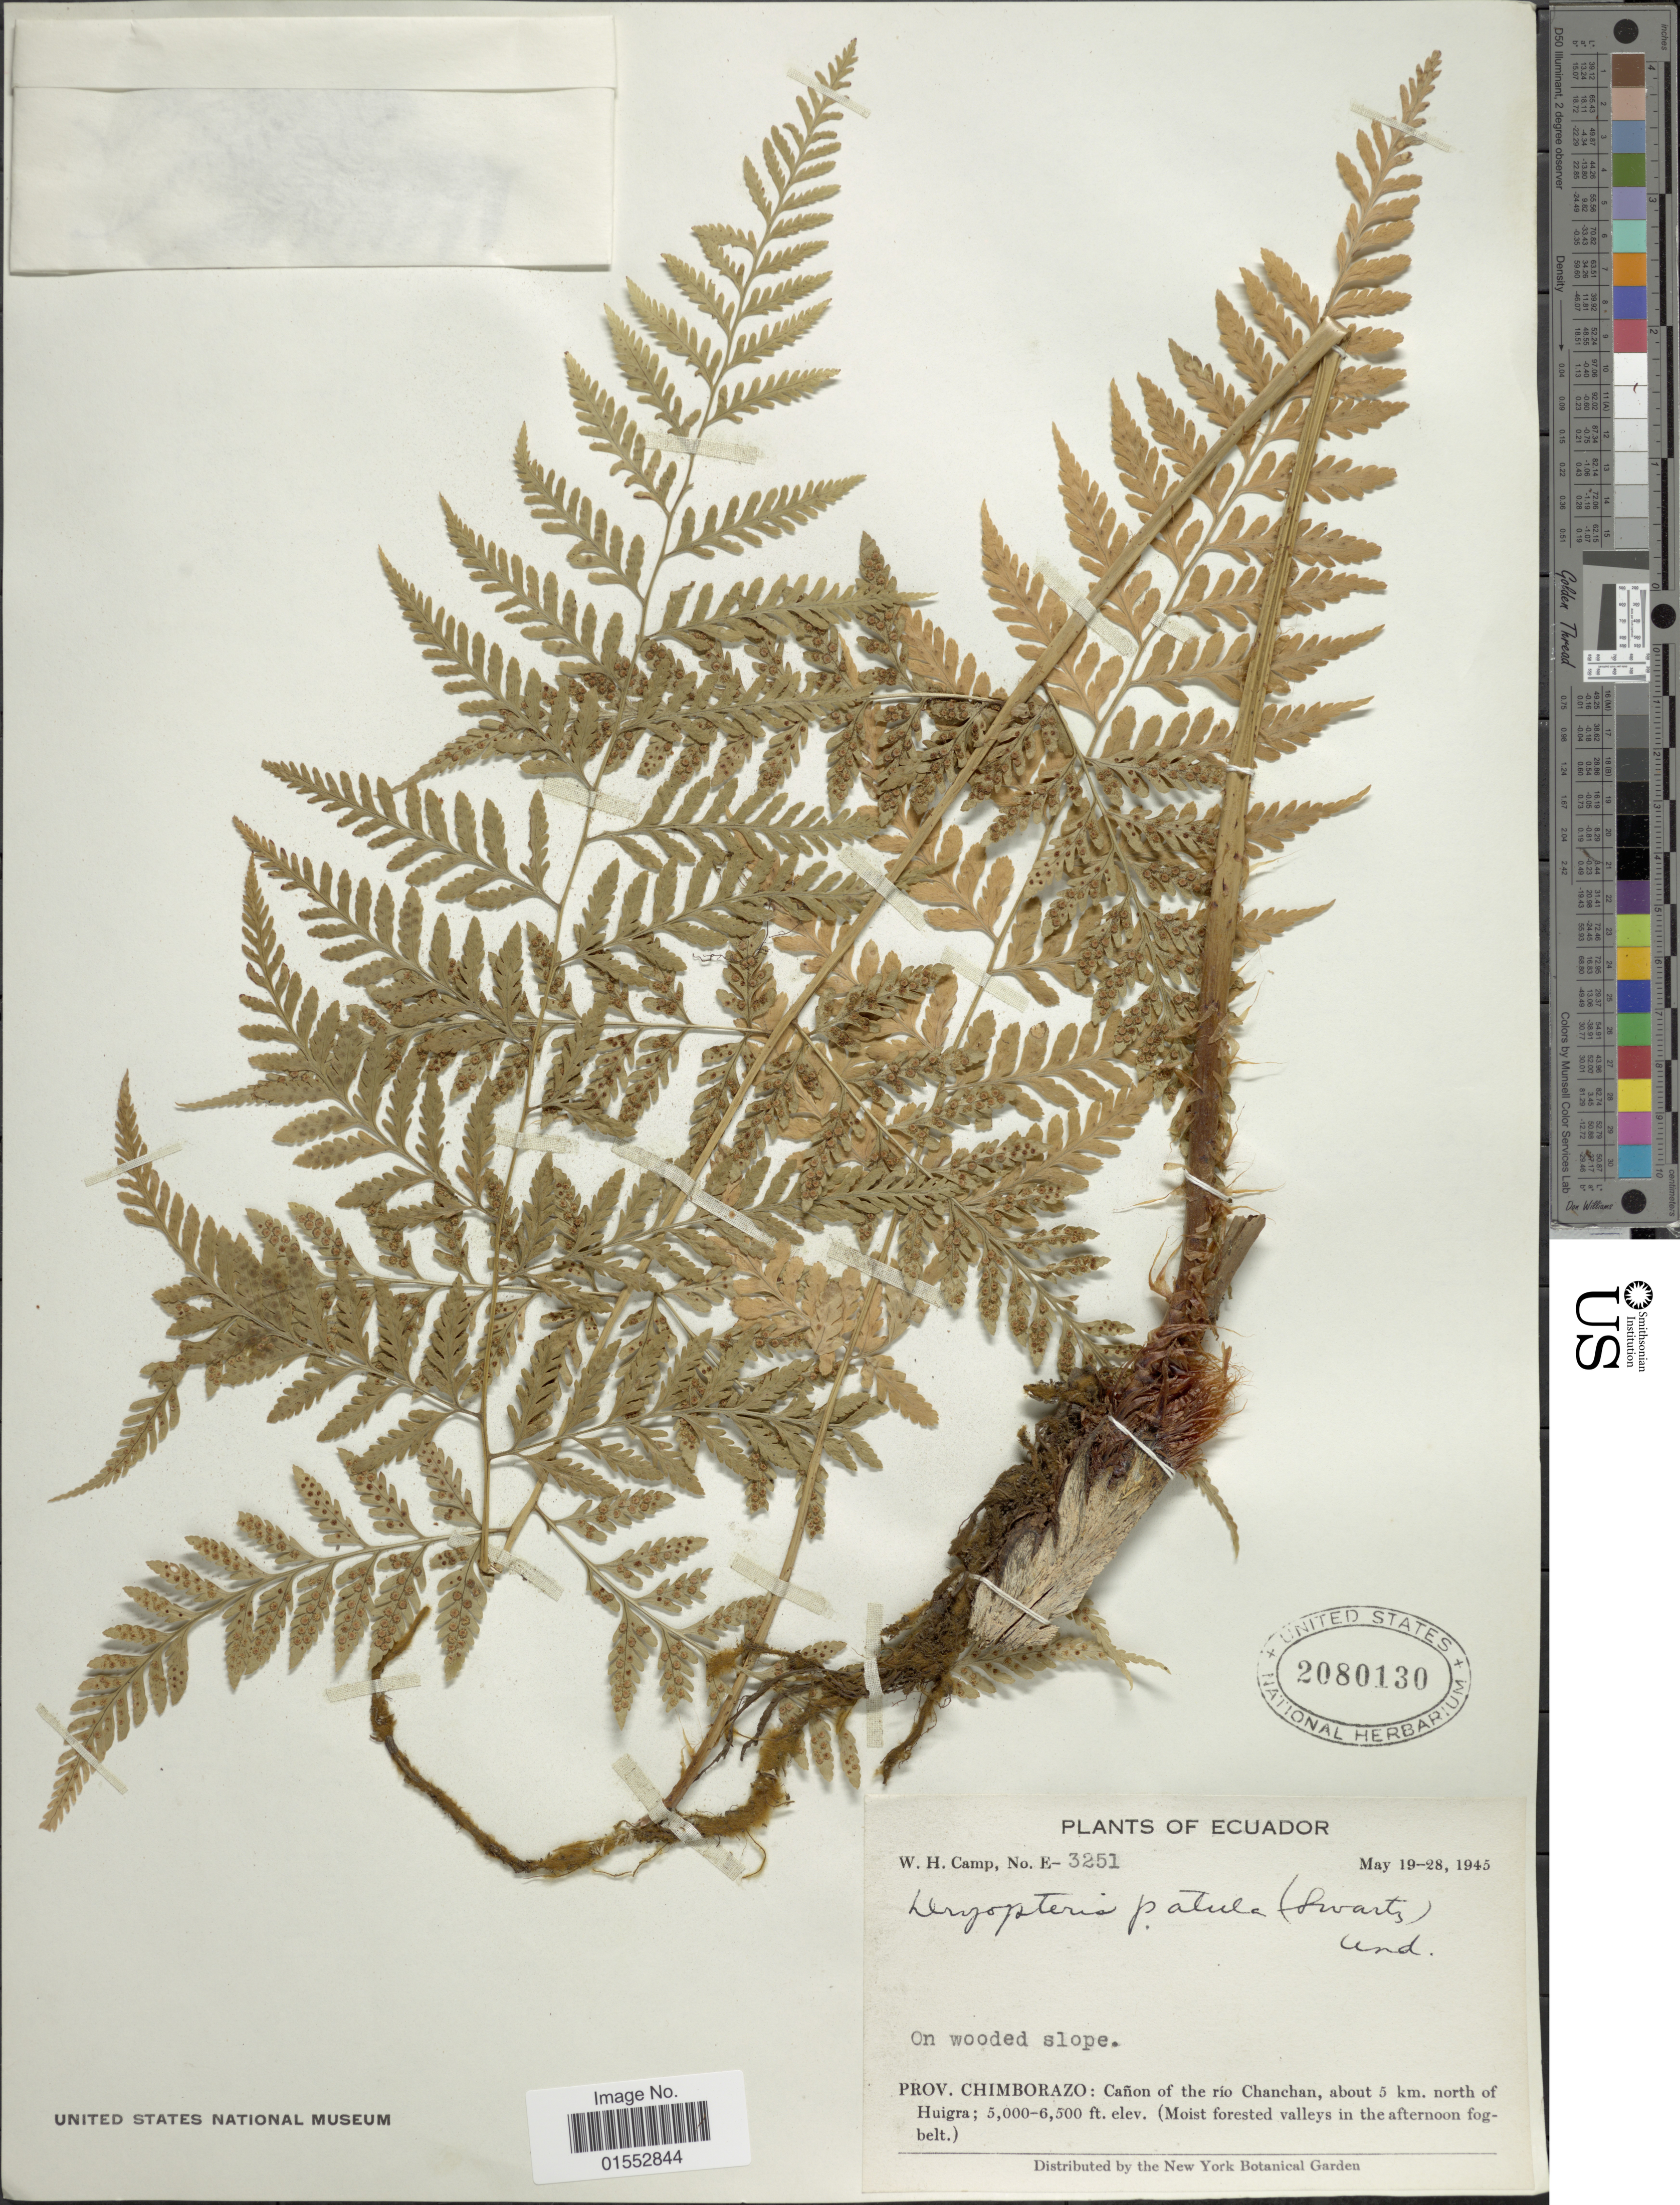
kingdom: Plantae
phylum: Tracheophyta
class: Polypodiopsida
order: Polypodiales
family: Dryopteridaceae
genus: Dryopteris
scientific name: Dryopteris patula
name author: (Sw.) Underw.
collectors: W. H. Camp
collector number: E-3251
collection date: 1945-05-19/1945-05-28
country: Ecuador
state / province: Chimborazo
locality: Canon of the rio Chanchan, about 5 km north of Huigra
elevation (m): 1524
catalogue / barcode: US 2080130